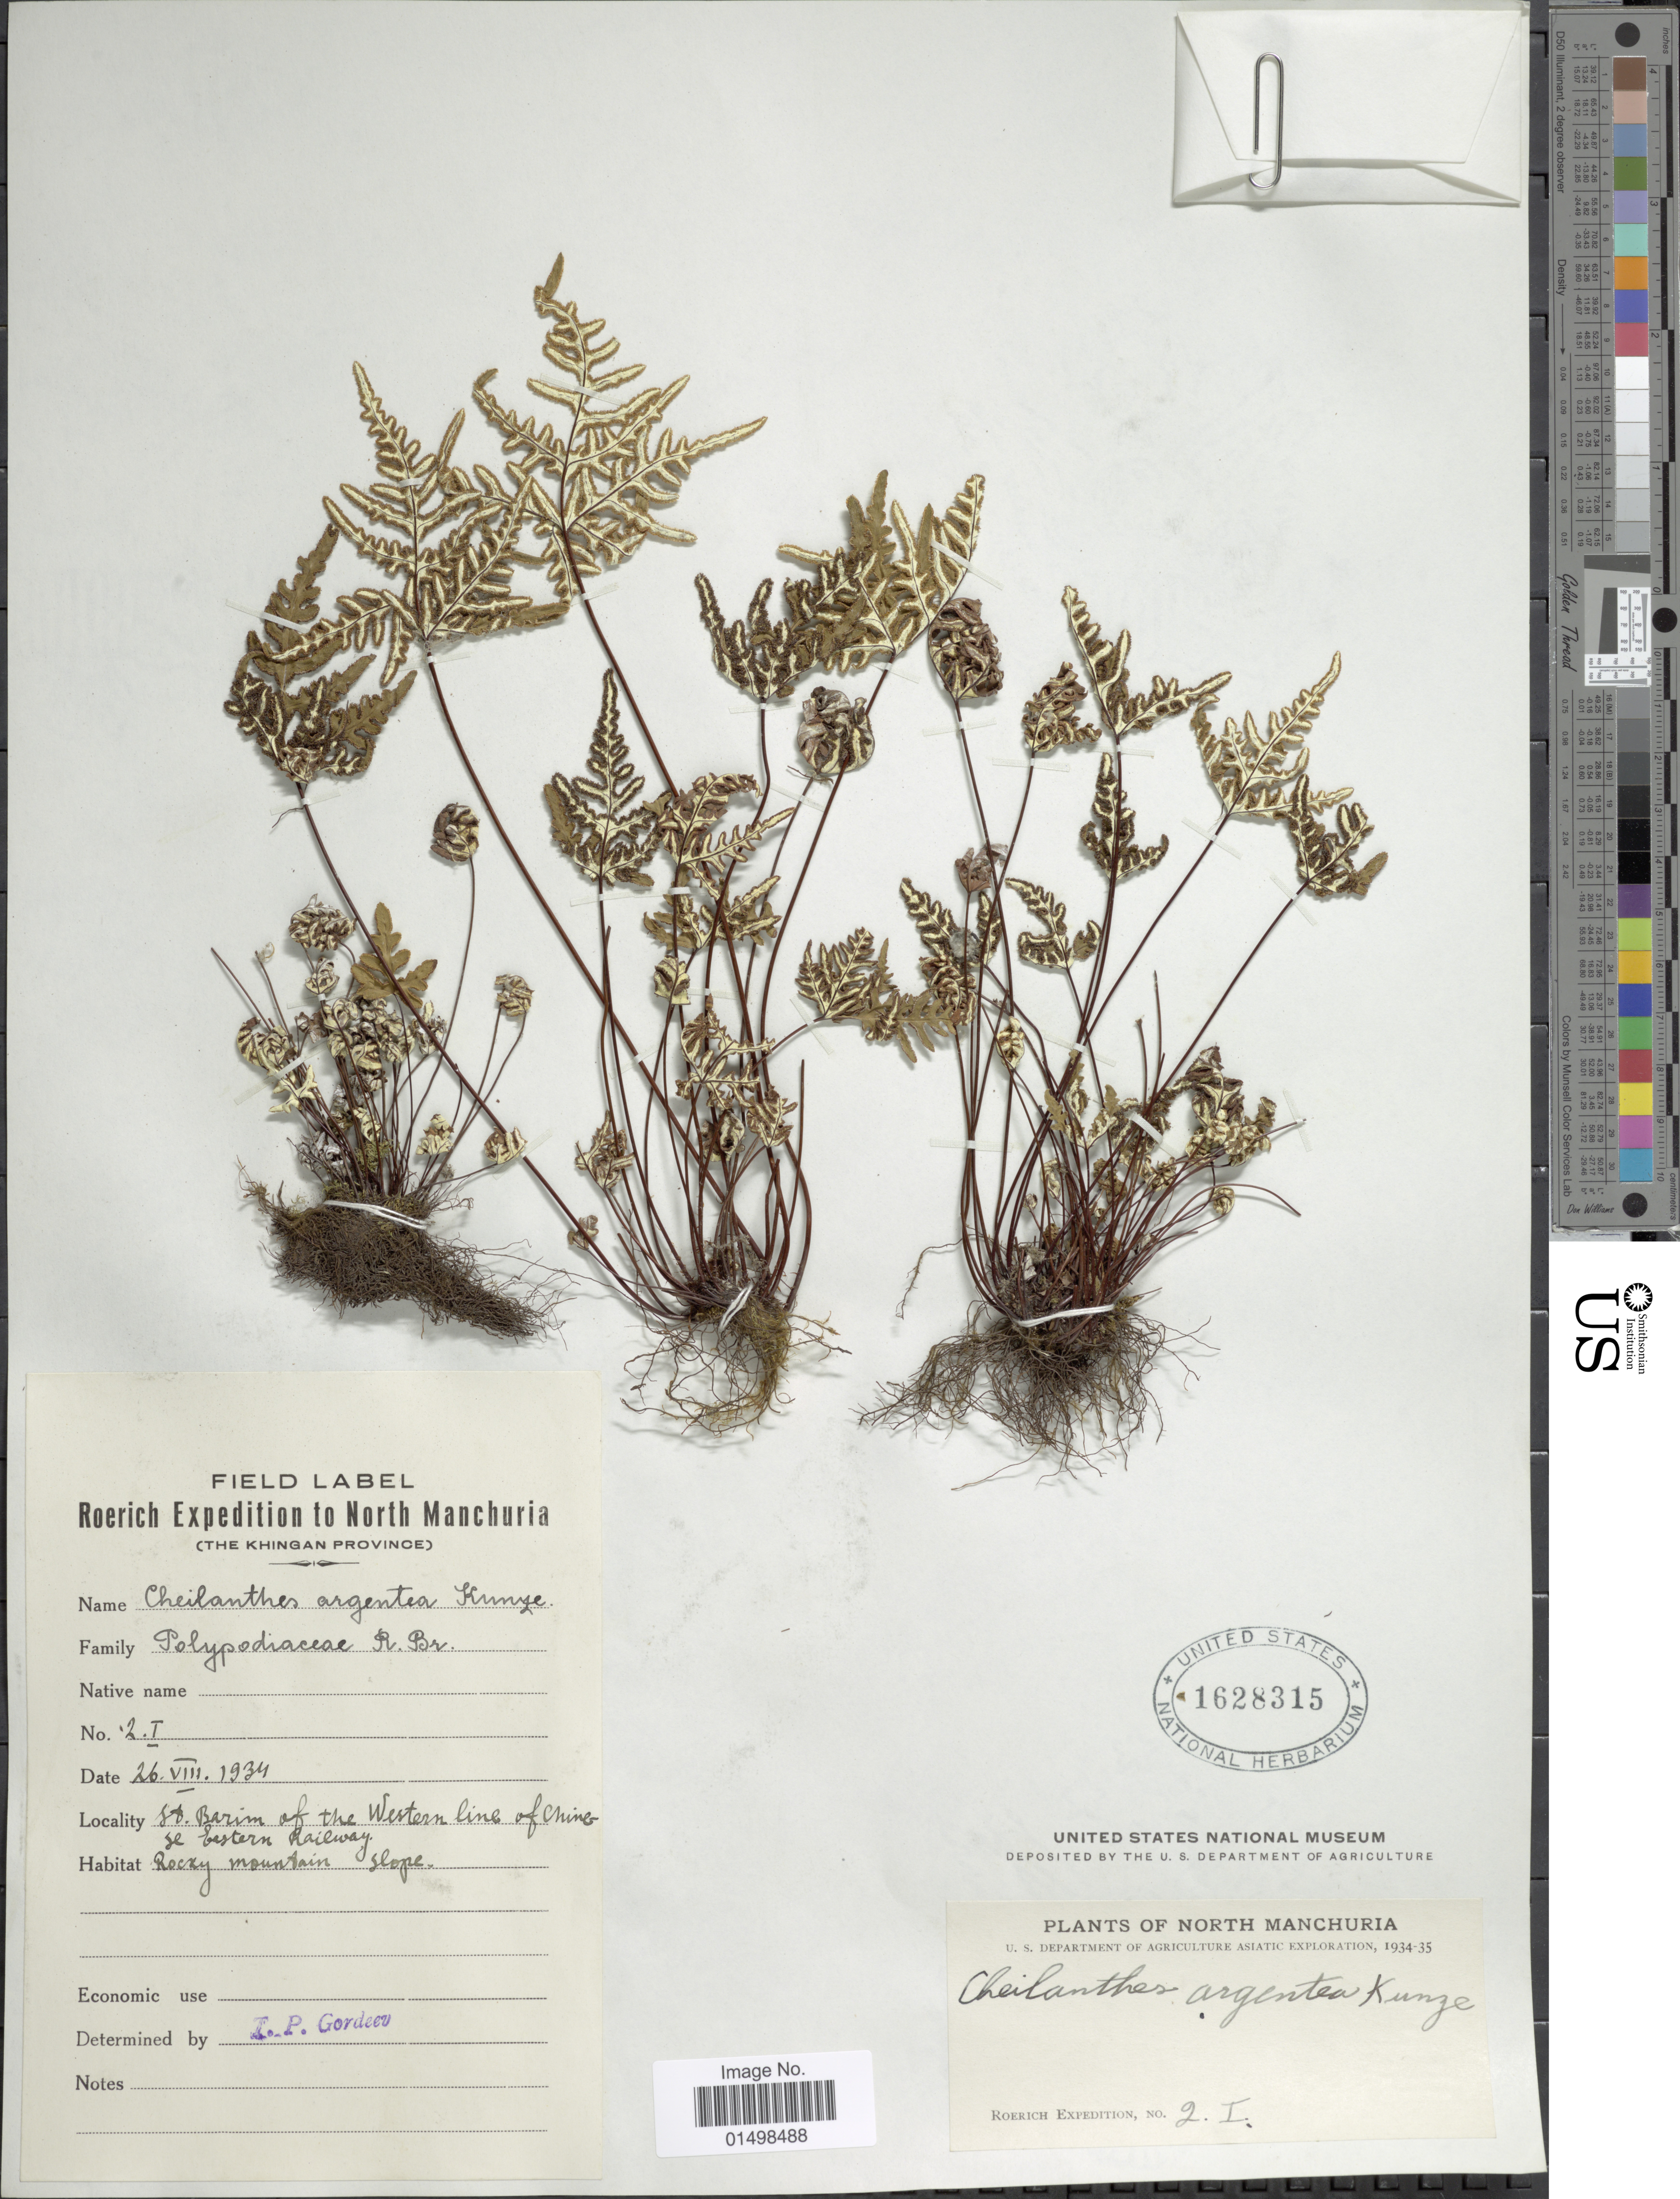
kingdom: Plantae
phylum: Tracheophyta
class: Polypodiopsida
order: Polypodiales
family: Pteridaceae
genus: Aleuritopteris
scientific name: Aleuritopteris argentea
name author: (S.G. Gmel.) Fée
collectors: Roerich Expedition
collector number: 2. I.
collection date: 1934-08-26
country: China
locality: North Manchuria (The Khingan Province), St. Barim of the Western line of Chinese Eastern Railway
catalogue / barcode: US 1628315